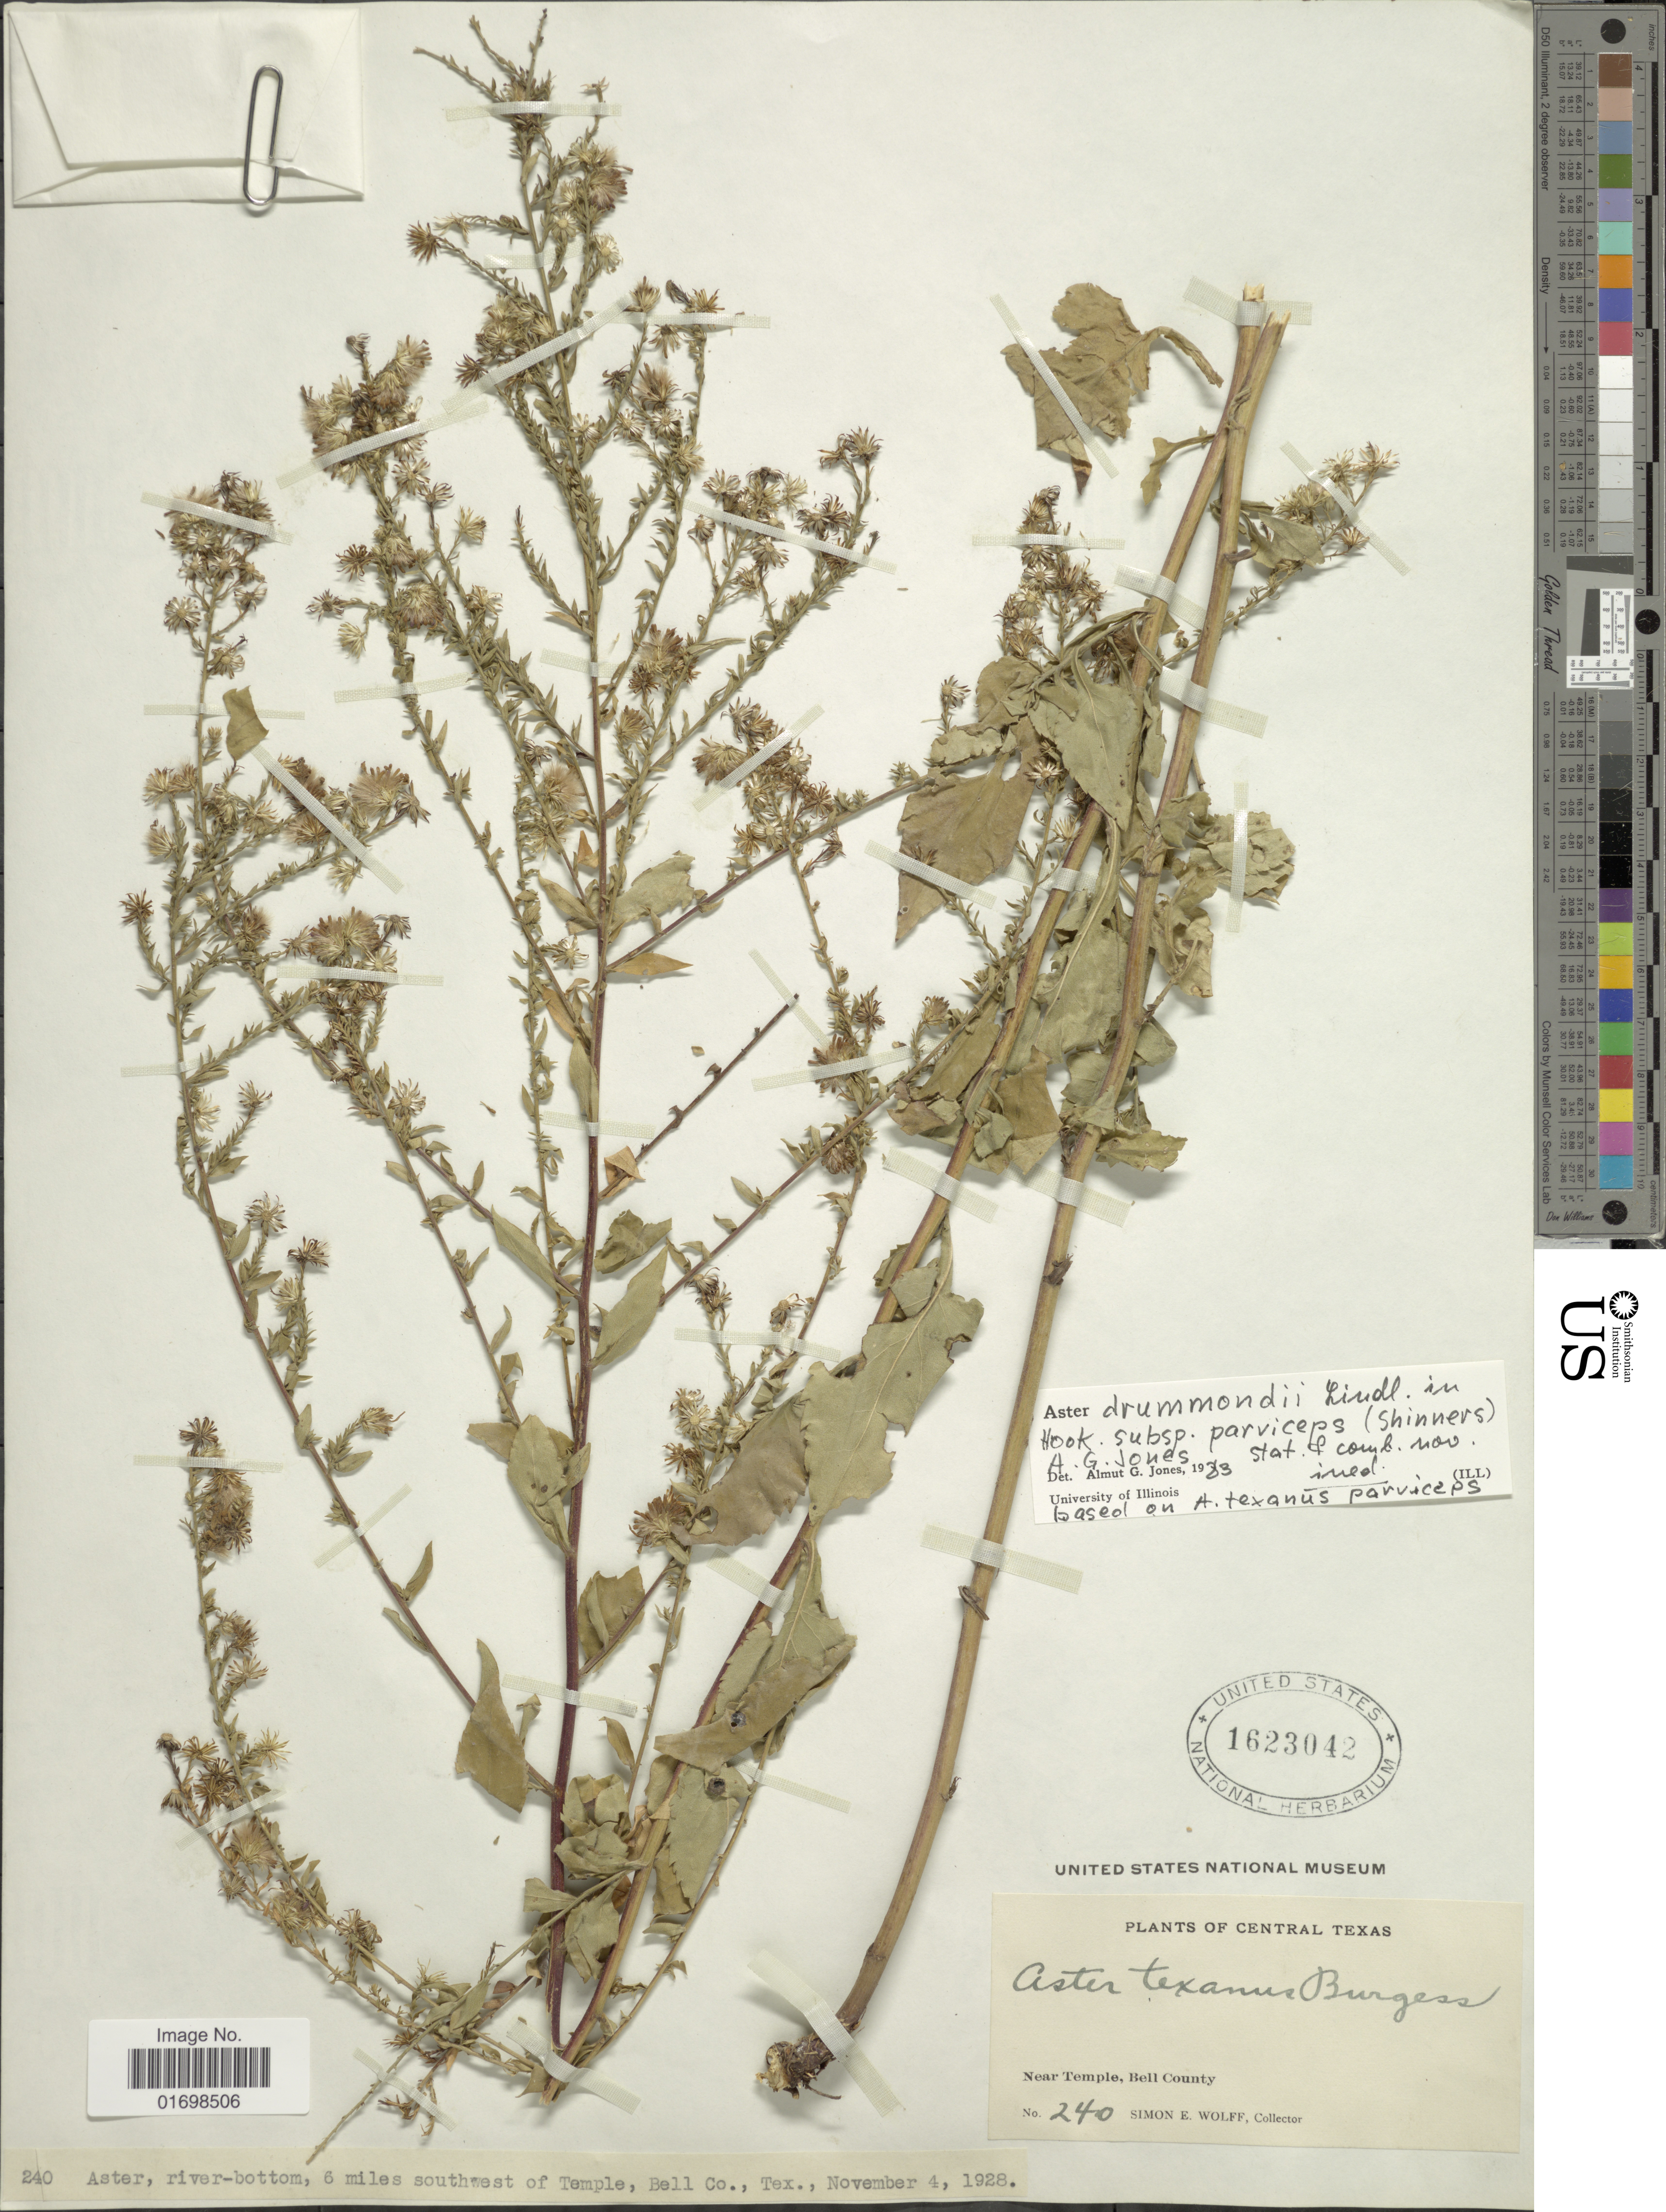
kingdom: Plantae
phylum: Tracheophyta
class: Magnoliopsida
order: Asterales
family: Asteraceae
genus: Symphyotrichum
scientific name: Symphyotrichum drummondii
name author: (Lindl.) G.L. Nesom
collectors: S. E. Wolff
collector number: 240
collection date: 1928-11-04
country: United States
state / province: Texas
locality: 6 miles southwest of Temple, Bell Co., Central Texas.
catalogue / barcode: US 1623042